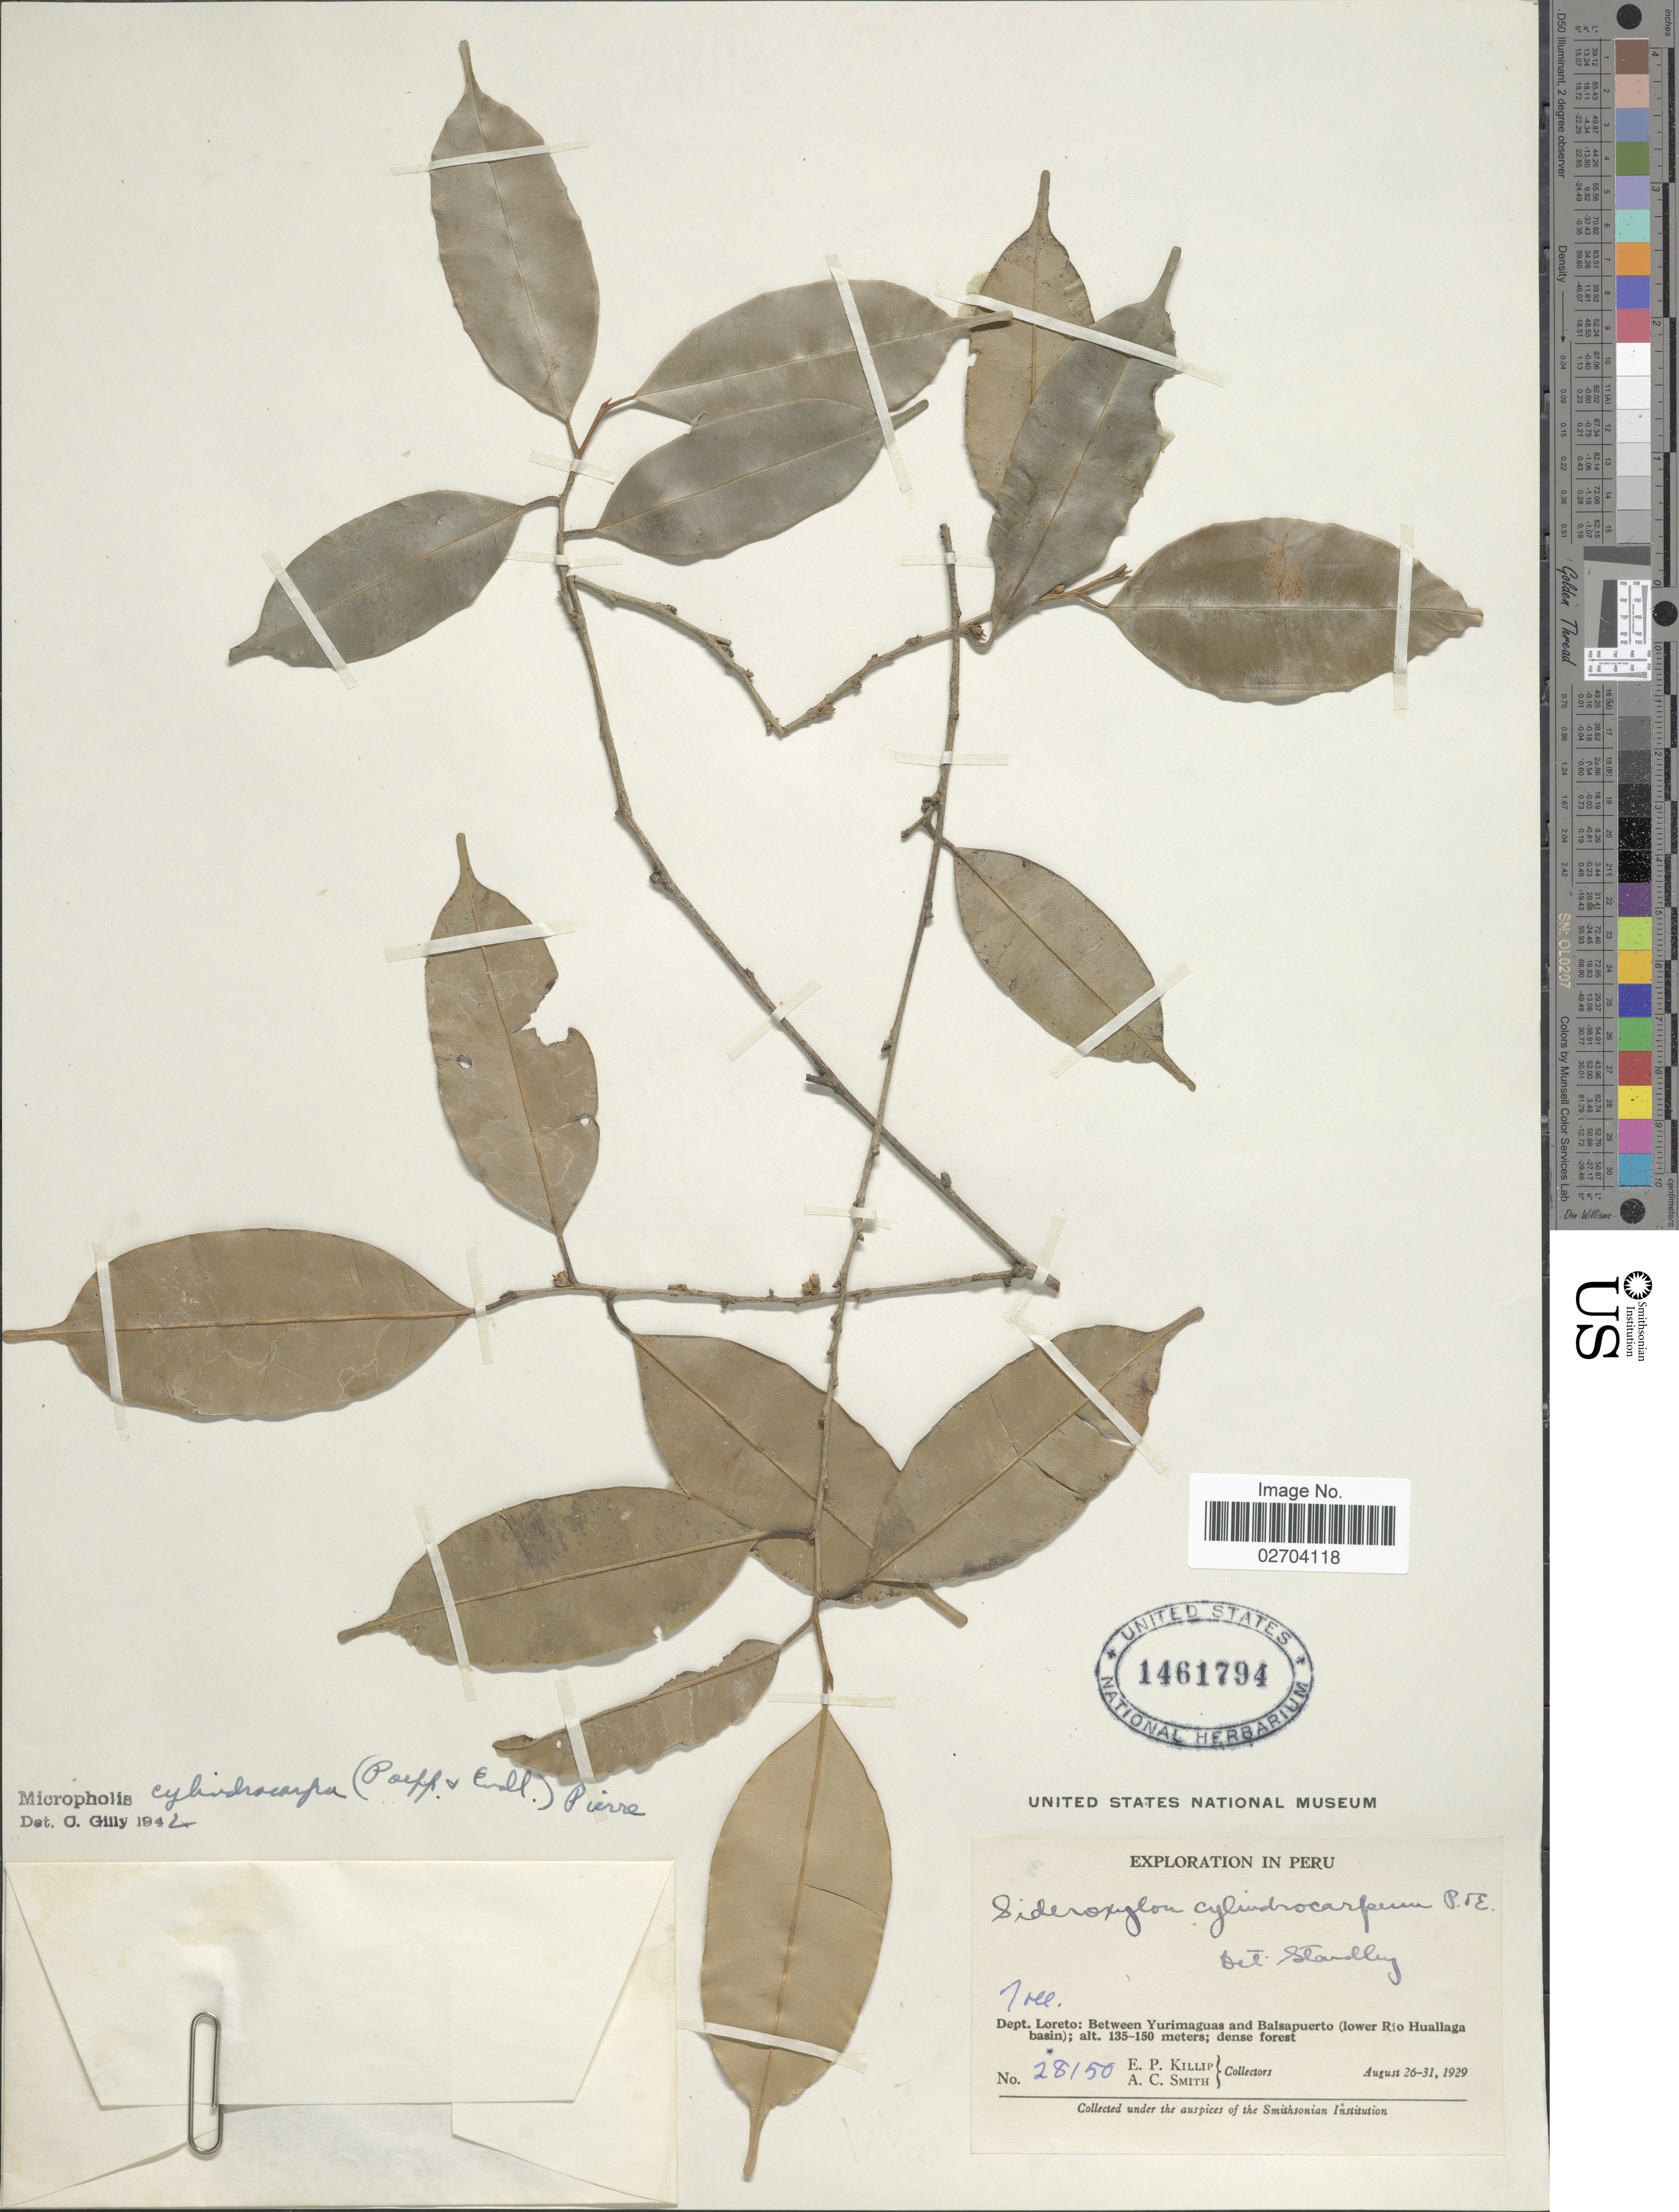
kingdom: Plantae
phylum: Tracheophyta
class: Magnoliopsida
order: Ericales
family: Sapotaceae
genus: Micropholis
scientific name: Micropholis cylindrocarpa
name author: (Poepp.) Pierre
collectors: E. P. Killip & A. C. Smith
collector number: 28150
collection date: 1929-08-26/1929-08-31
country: Peru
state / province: Loreto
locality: Dept. Loreto: Between Yurimaguas and Balsapuerto (lower Rio Huallaga basin).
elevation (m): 135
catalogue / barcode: US 1461794